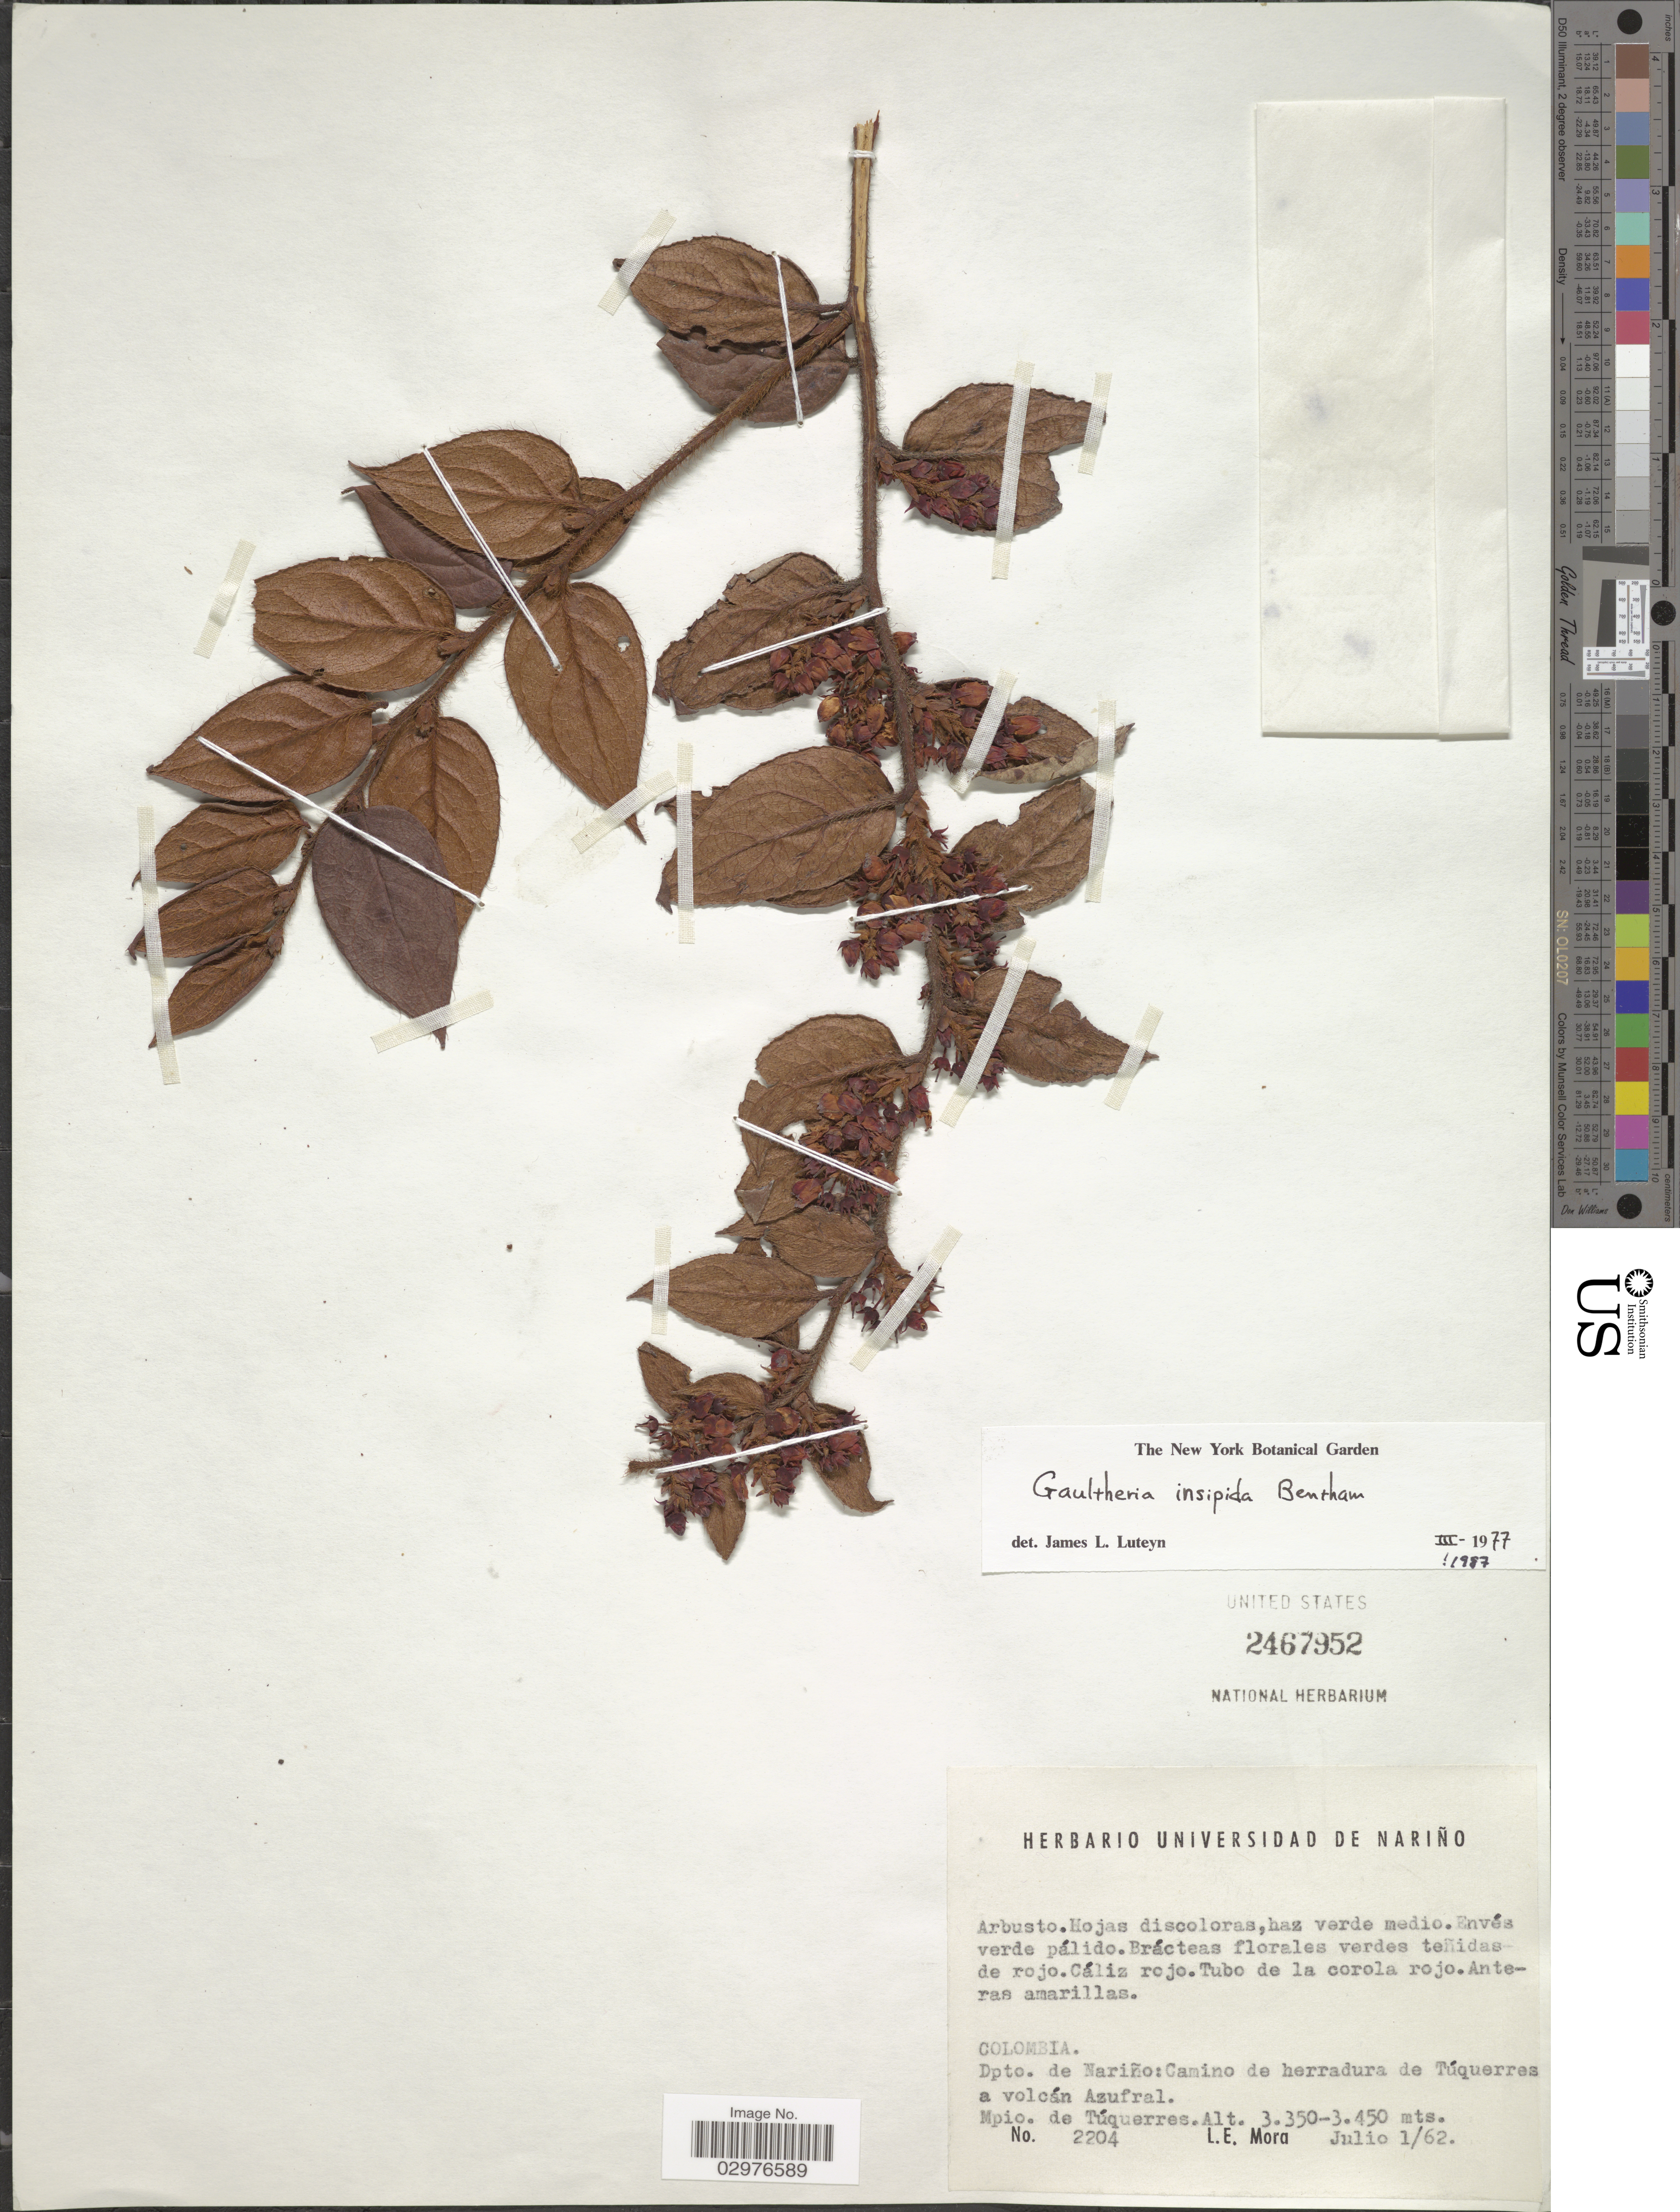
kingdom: Plantae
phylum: Tracheophyta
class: Magnoliopsida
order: Ericales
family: Ericaceae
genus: Gaultheria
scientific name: Gaultheria insipida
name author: Benth.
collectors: L. Mora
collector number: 2204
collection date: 1962-07-01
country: Colombia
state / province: Nariño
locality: Dpto. de Nariño: Camino de herradura de Túquerres a volcán Azufral. Mpio. de Túquerres.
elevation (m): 3350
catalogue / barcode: US 2467952